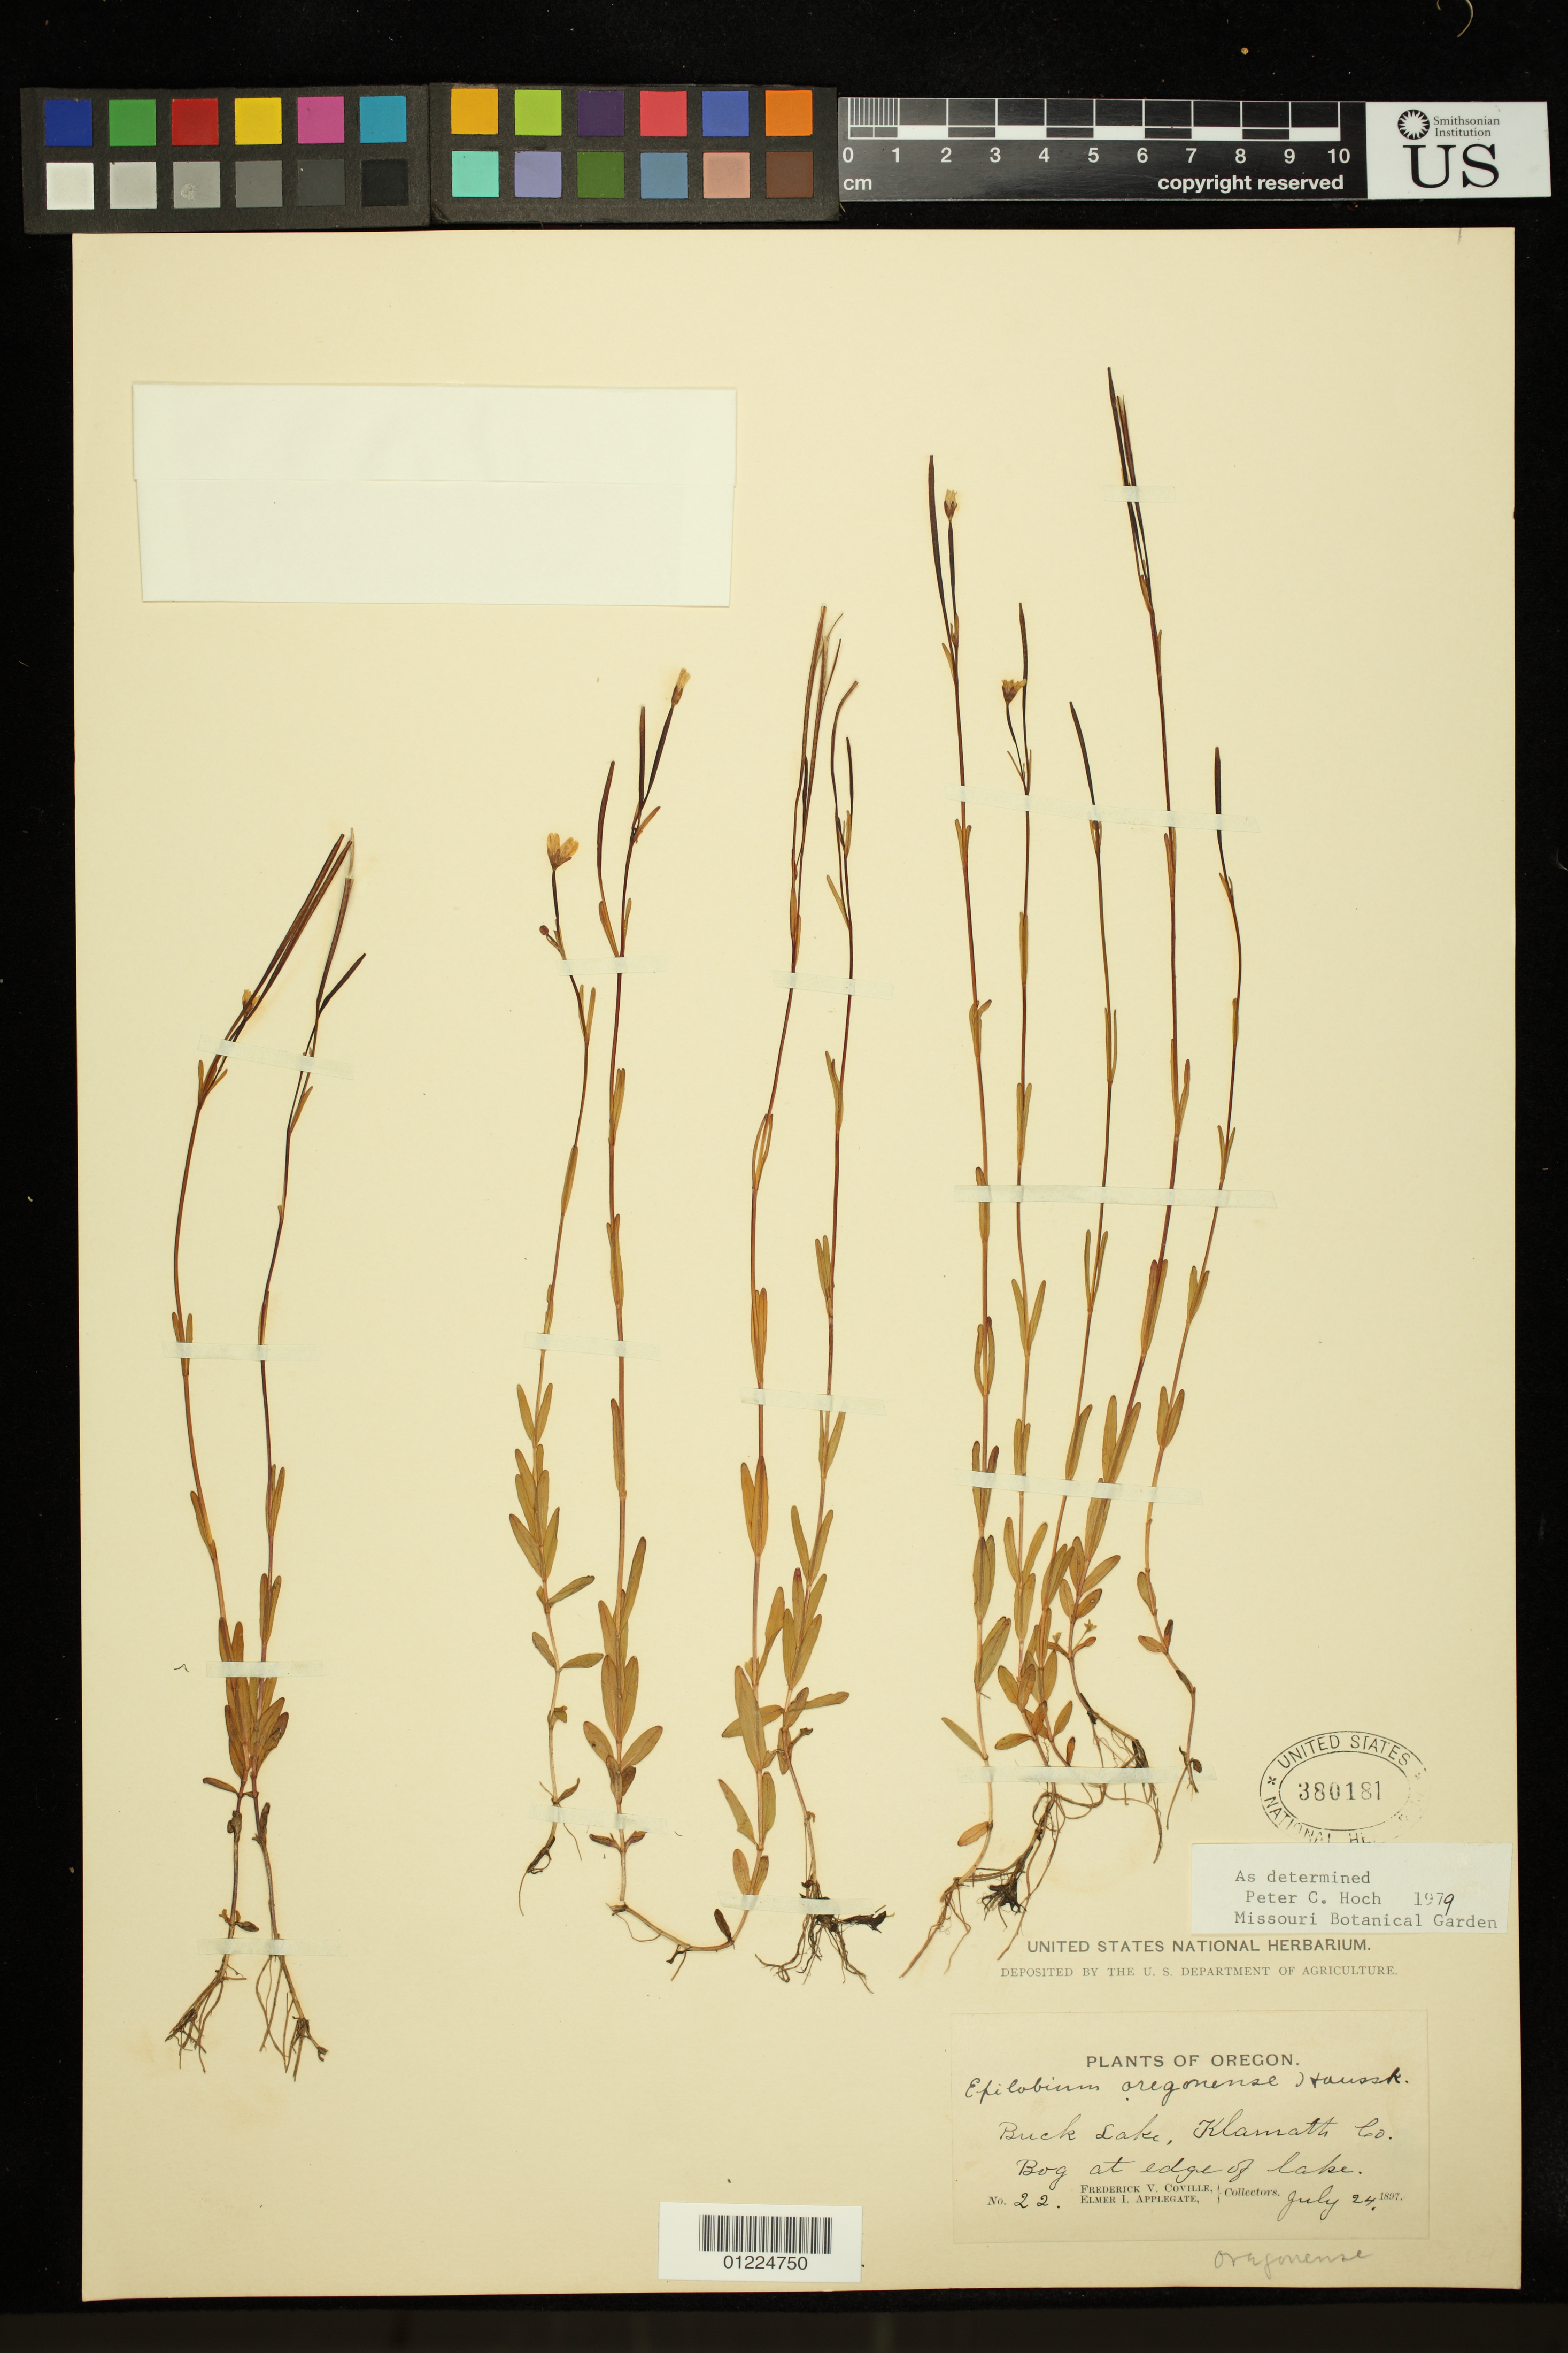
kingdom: Plantae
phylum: Tracheophyta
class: Magnoliopsida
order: Myrtales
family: Onagraceae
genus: Epilobium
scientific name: Epilobium oregonense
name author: Hausskn.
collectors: F. V. Coville & E. I. Applegate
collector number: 22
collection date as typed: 24 Jul 1897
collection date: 1897-07-24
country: United States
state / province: Oregon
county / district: Klamath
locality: Buck lake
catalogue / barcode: US 380181